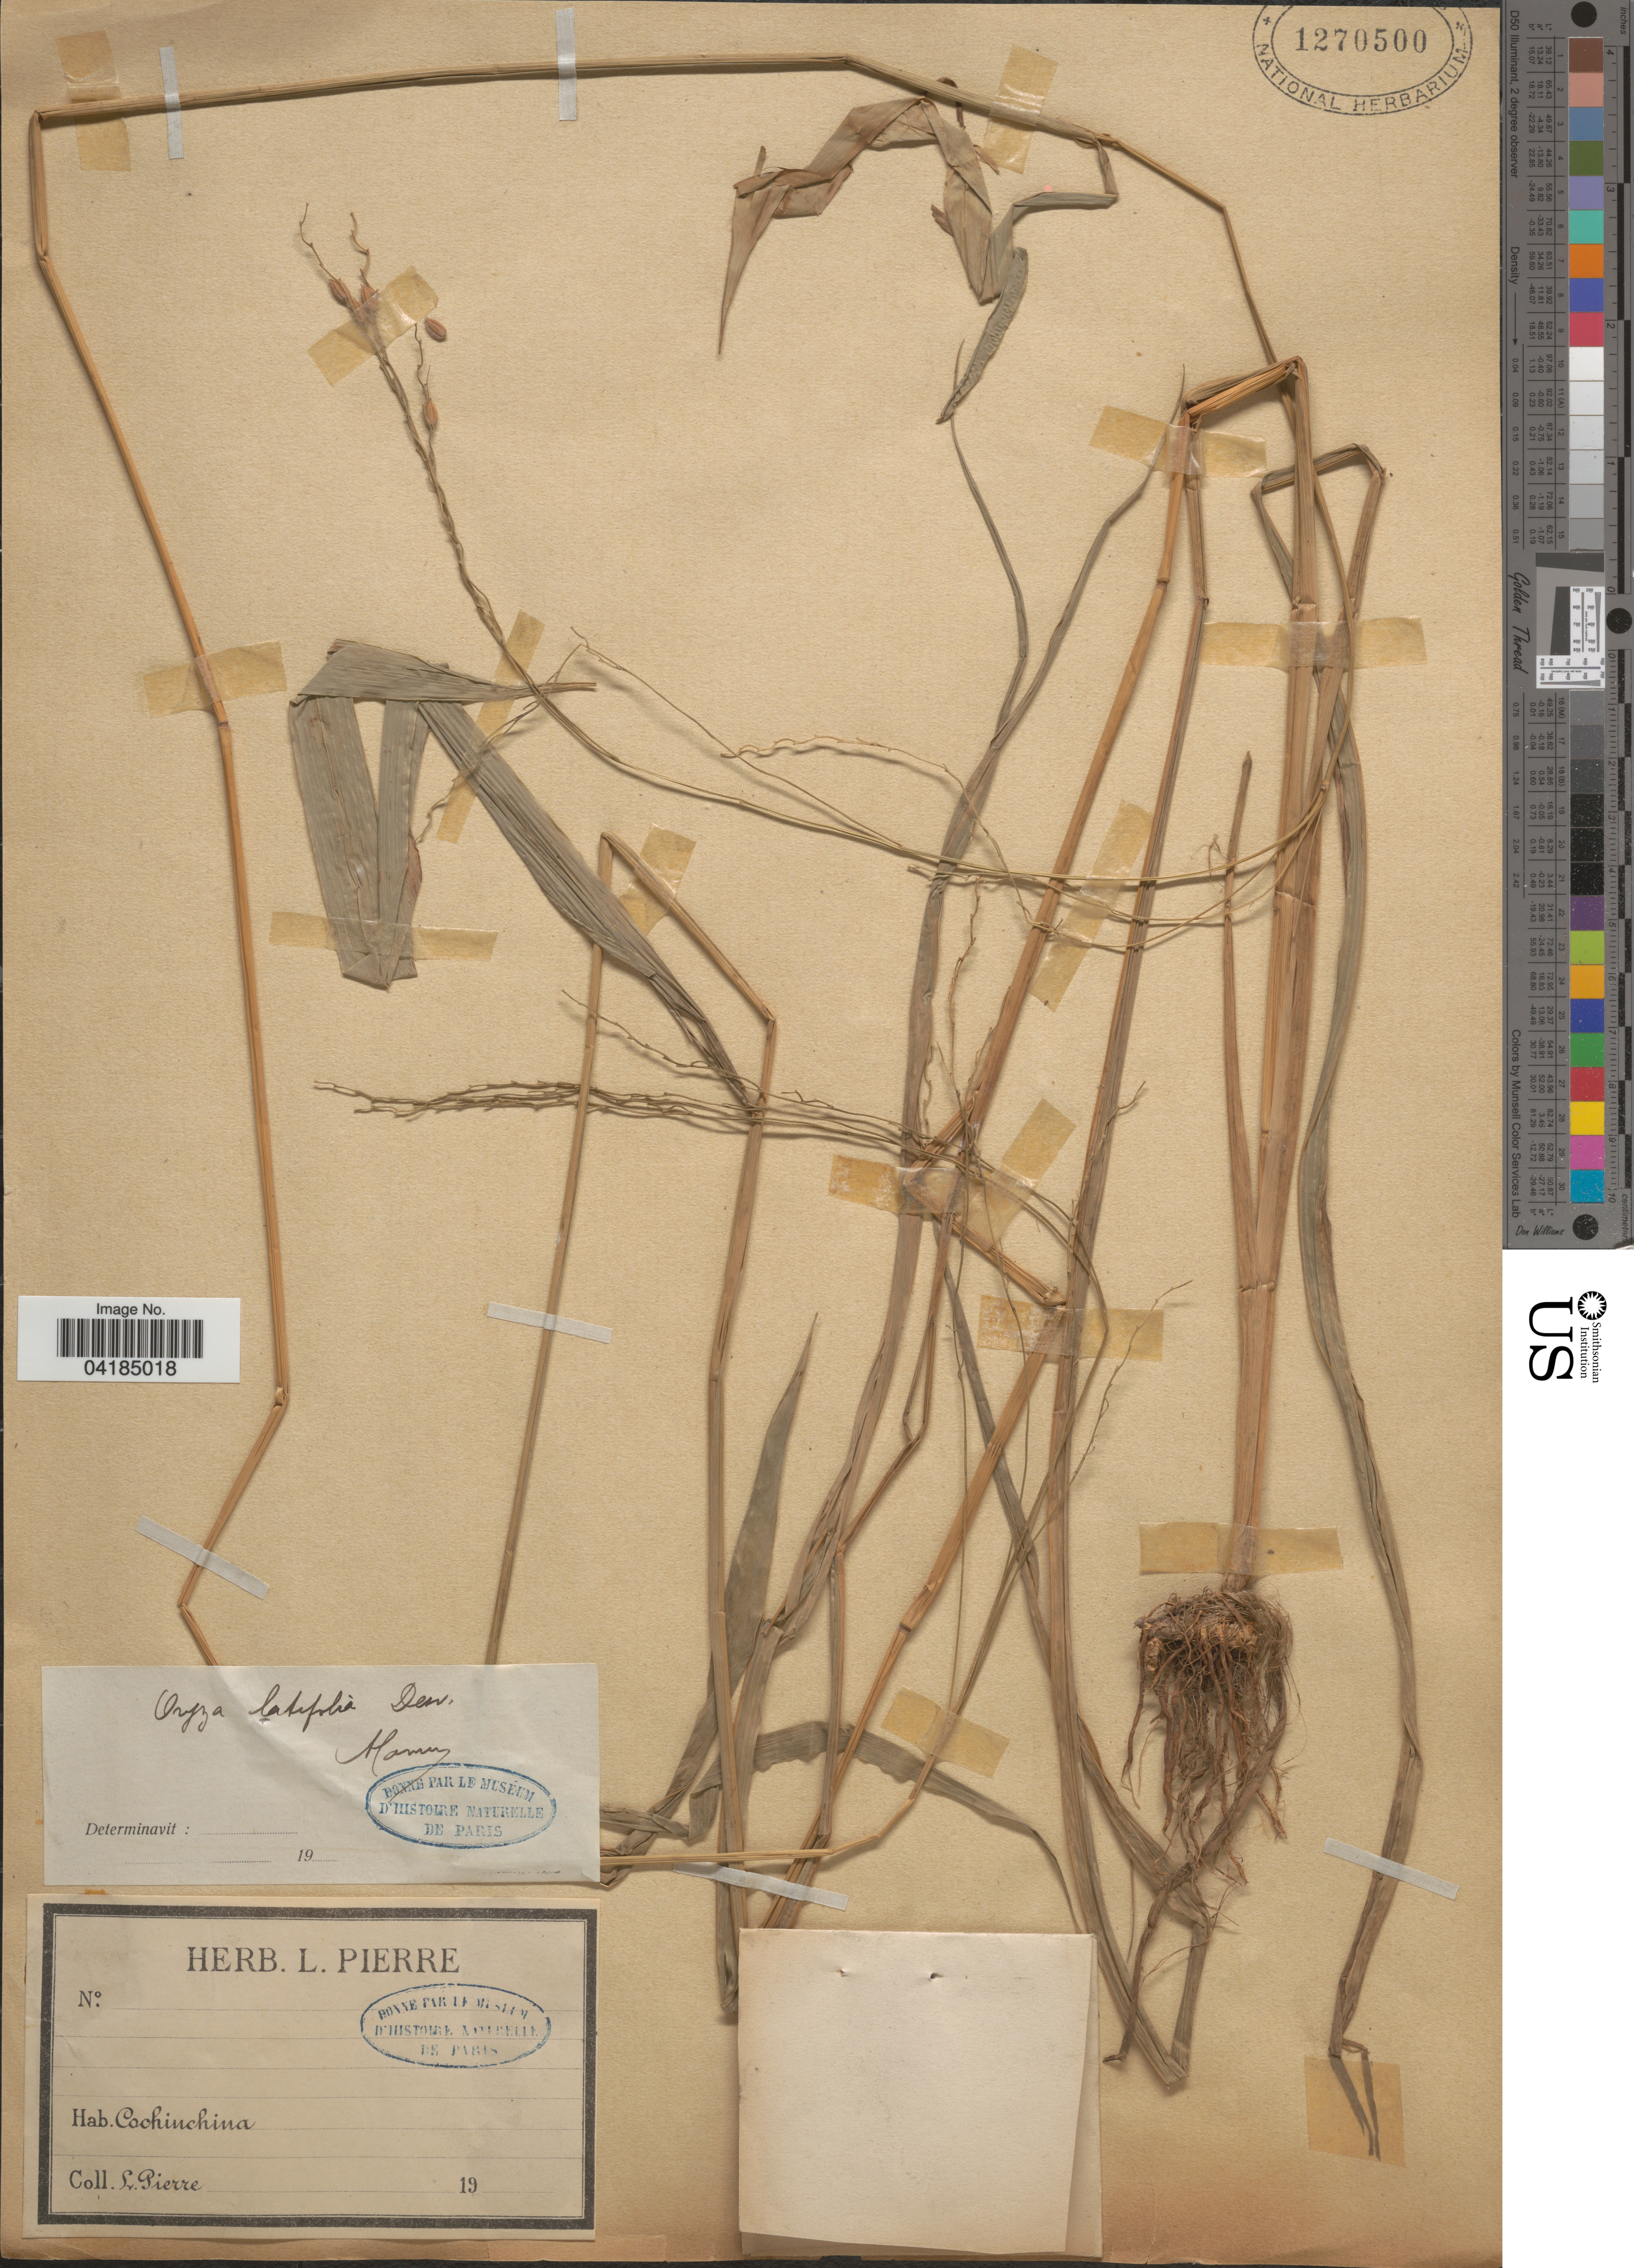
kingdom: Plantae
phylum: Tracheophyta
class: Liliopsida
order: Poales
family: Poaceae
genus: Oryza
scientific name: Oryza latifolia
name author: Desv.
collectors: L. Pierre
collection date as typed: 19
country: Vietnam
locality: Cochinchina.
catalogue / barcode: US 1270500